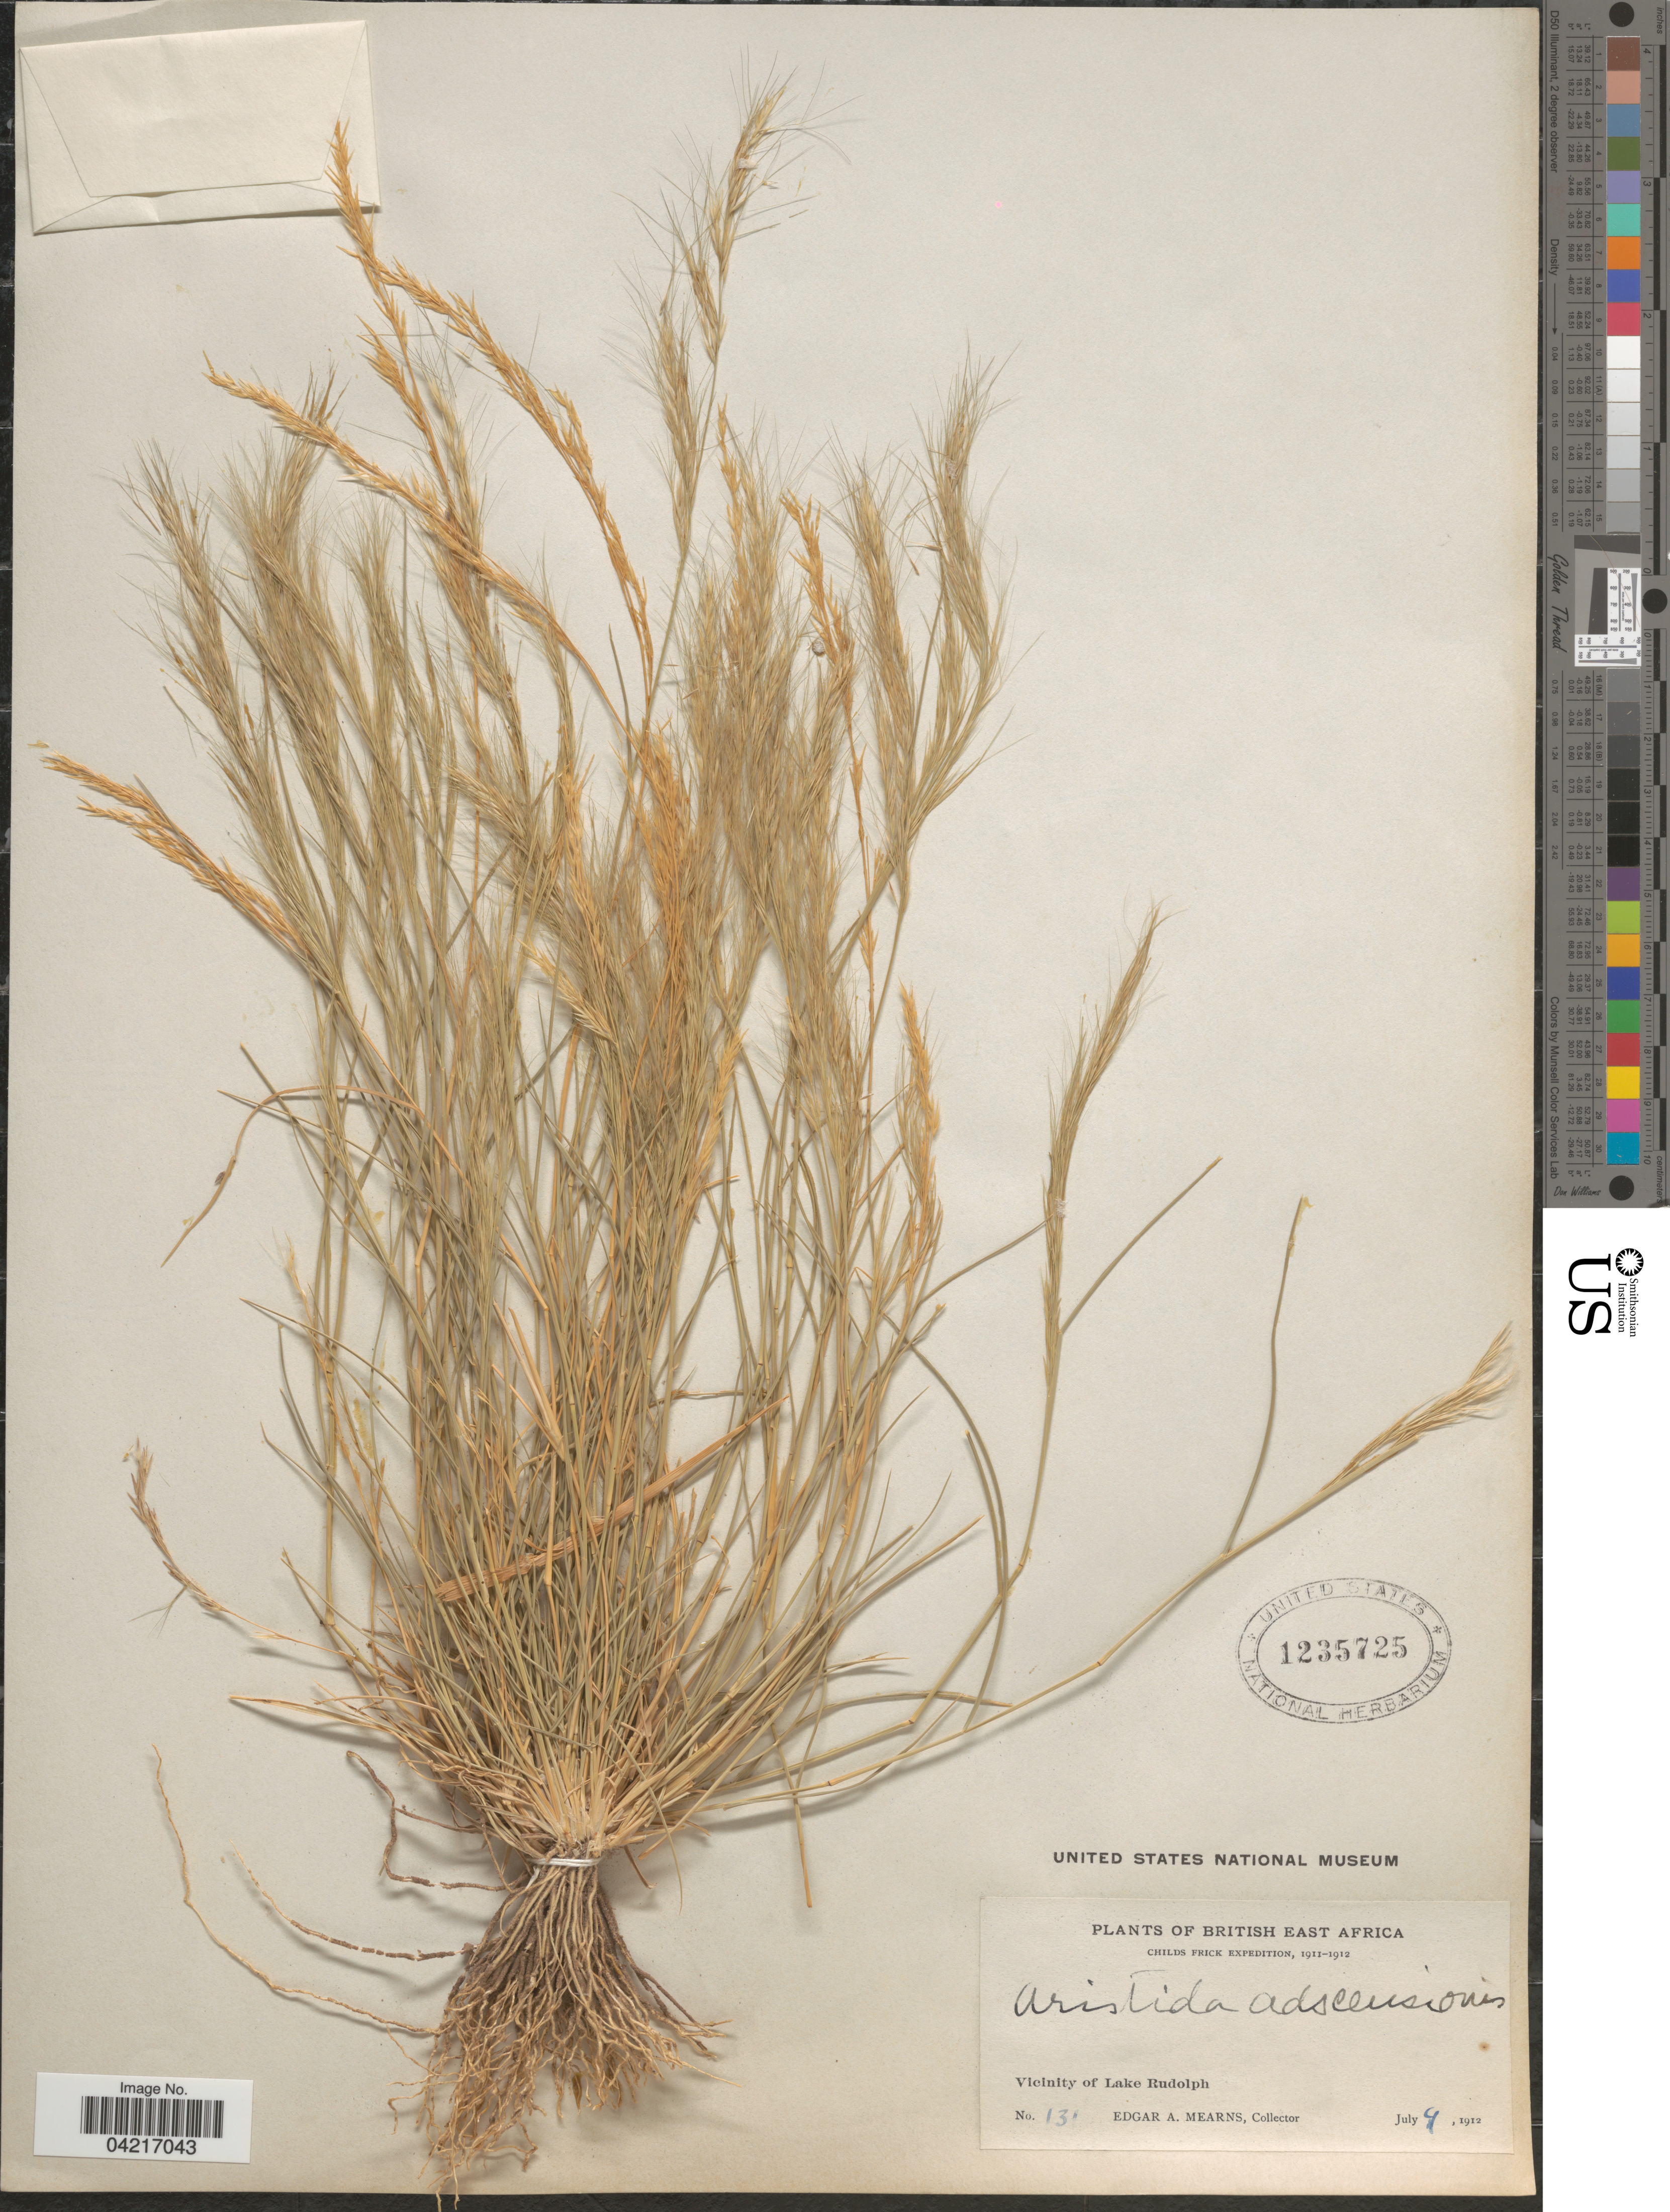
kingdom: Plantae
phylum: Tracheophyta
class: Liliopsida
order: Poales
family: Poaceae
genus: Aristida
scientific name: Aristida adscensionis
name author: L.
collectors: E. A. Mearns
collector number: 131*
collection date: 1912-07-04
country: Kenya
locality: British East Africa. Childs Frick Expedition, 1911-1912. Vicinity of Lake Rudolph.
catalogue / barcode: US 1235725